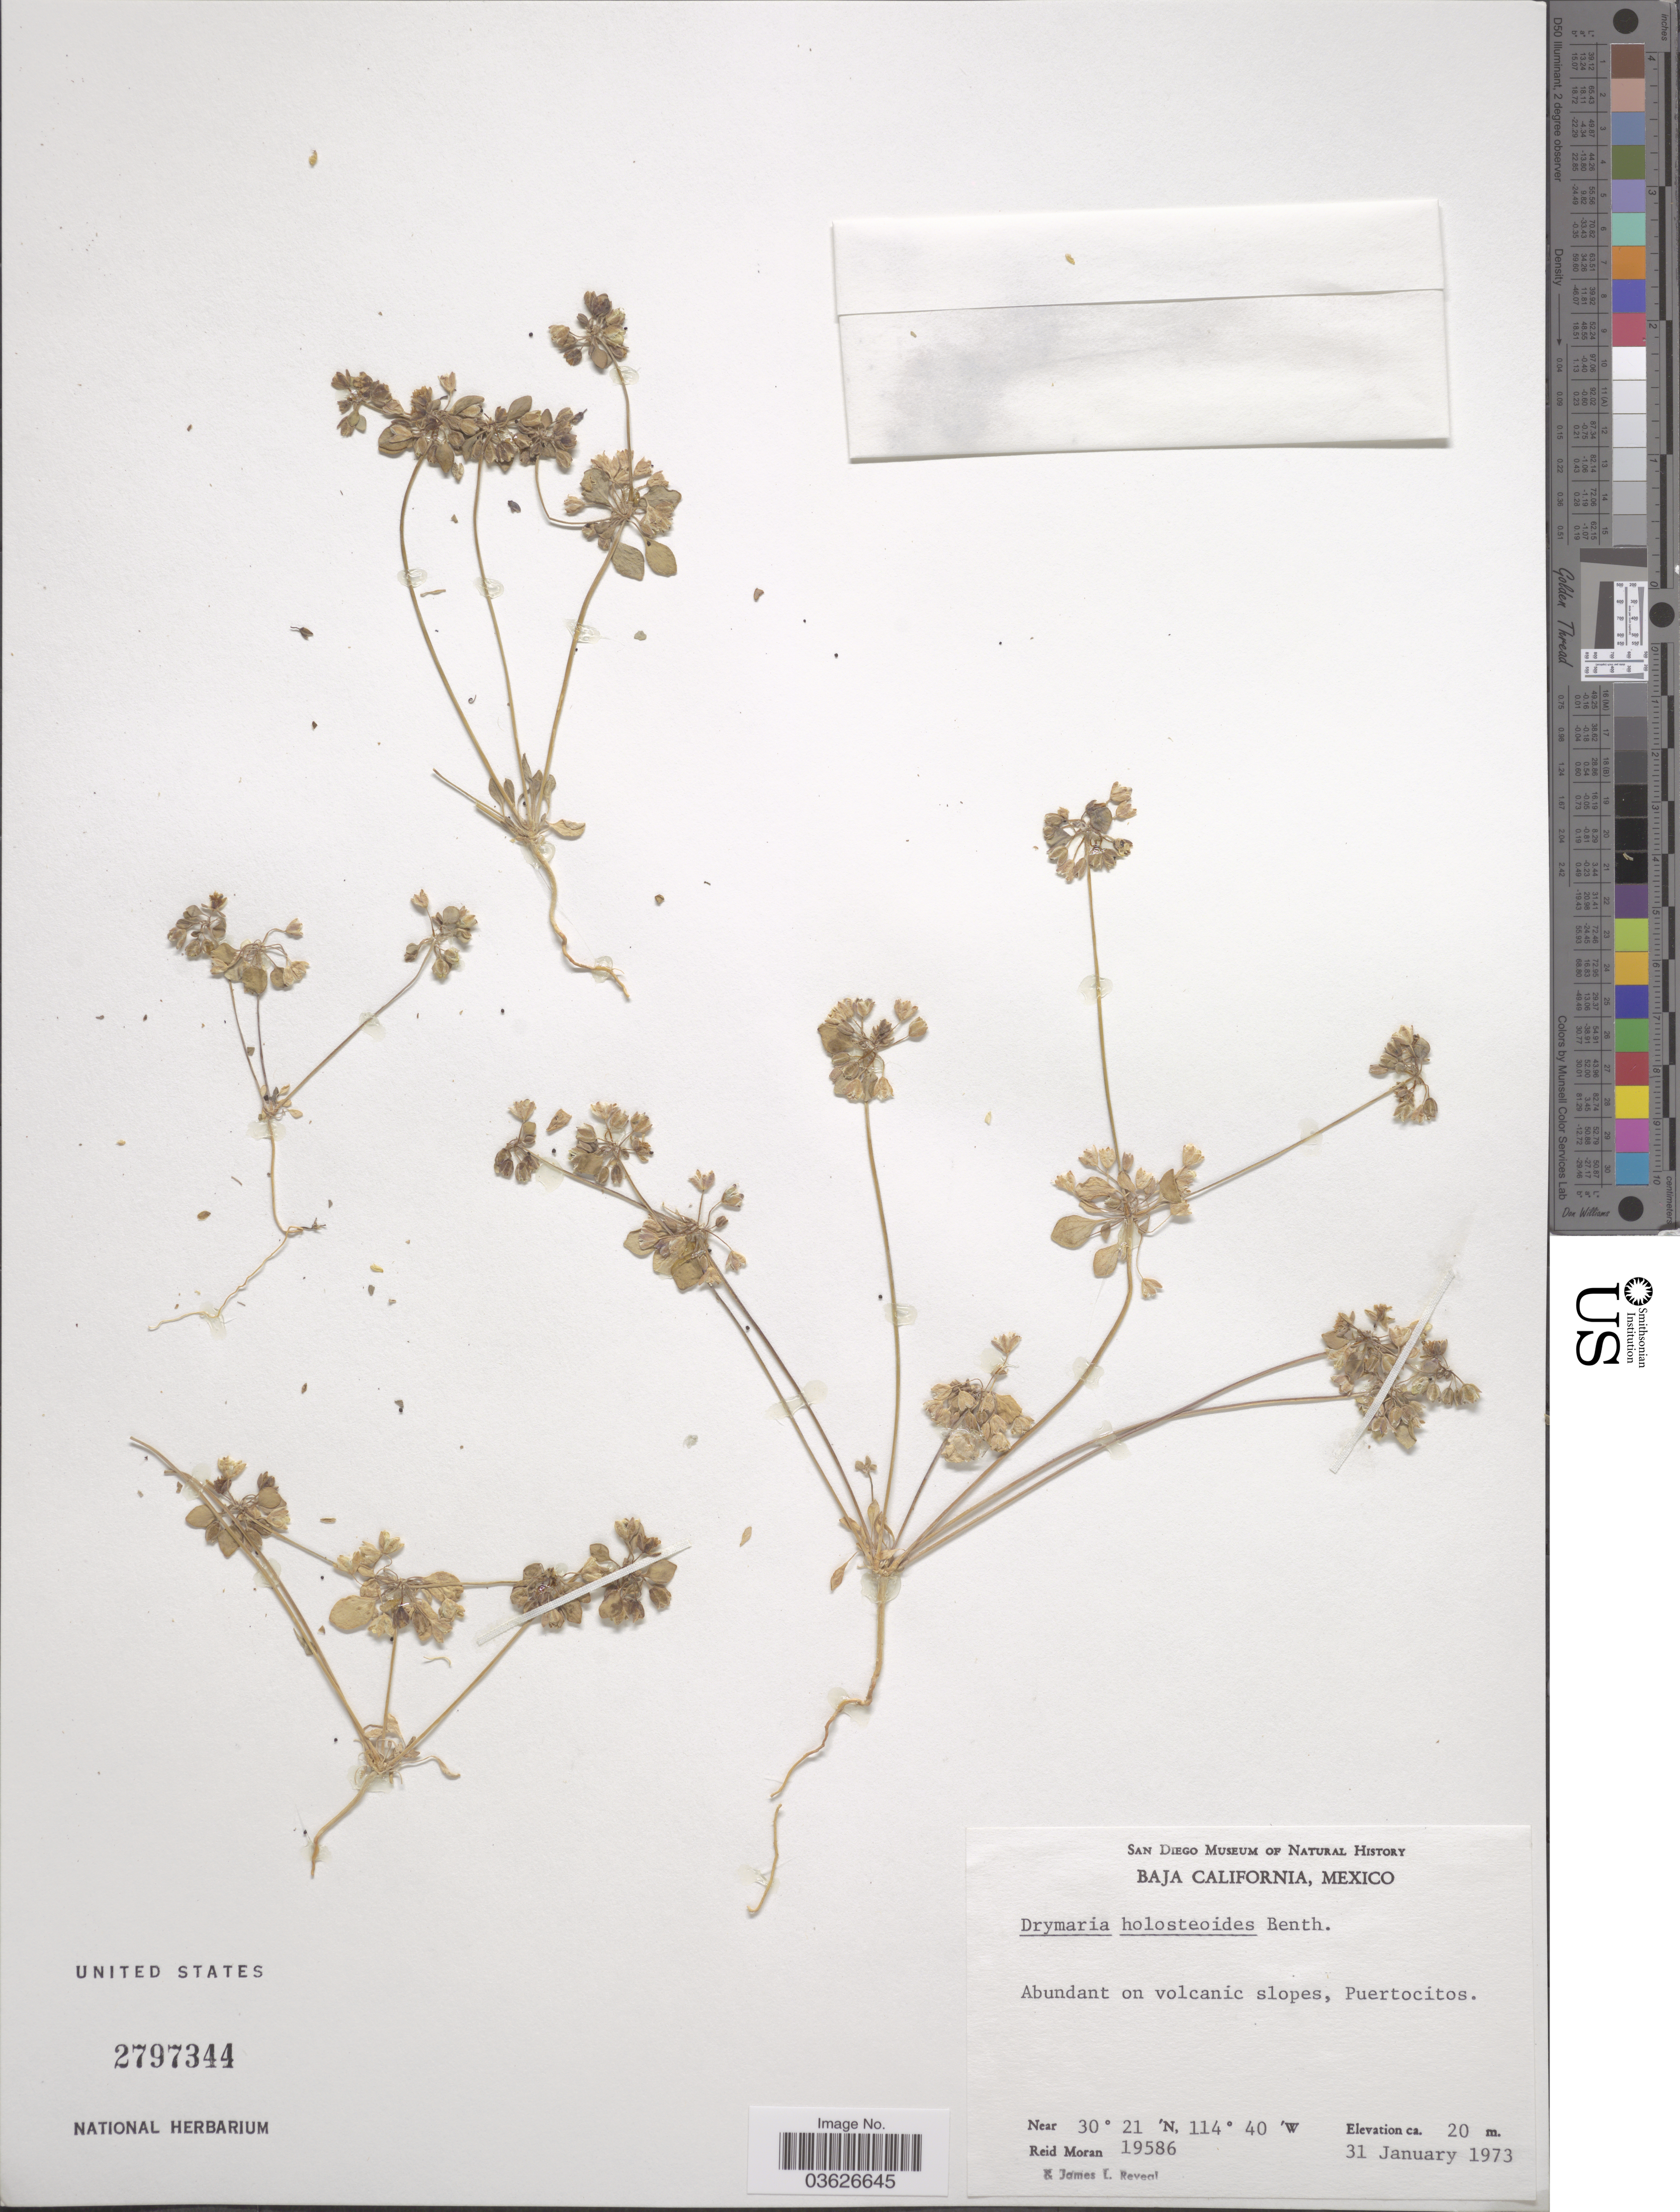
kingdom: Plantae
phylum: Tracheophyta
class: Magnoliopsida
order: Caryophyllales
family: Caryophyllaceae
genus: Drymaria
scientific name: Drymaria holosteoides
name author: Benth.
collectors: R. V. Moran & J. L. Reveal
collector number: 19586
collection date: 1973-01-31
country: Mexico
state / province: Baja California Norte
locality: Puertocitos.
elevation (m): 20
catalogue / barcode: US 2797344